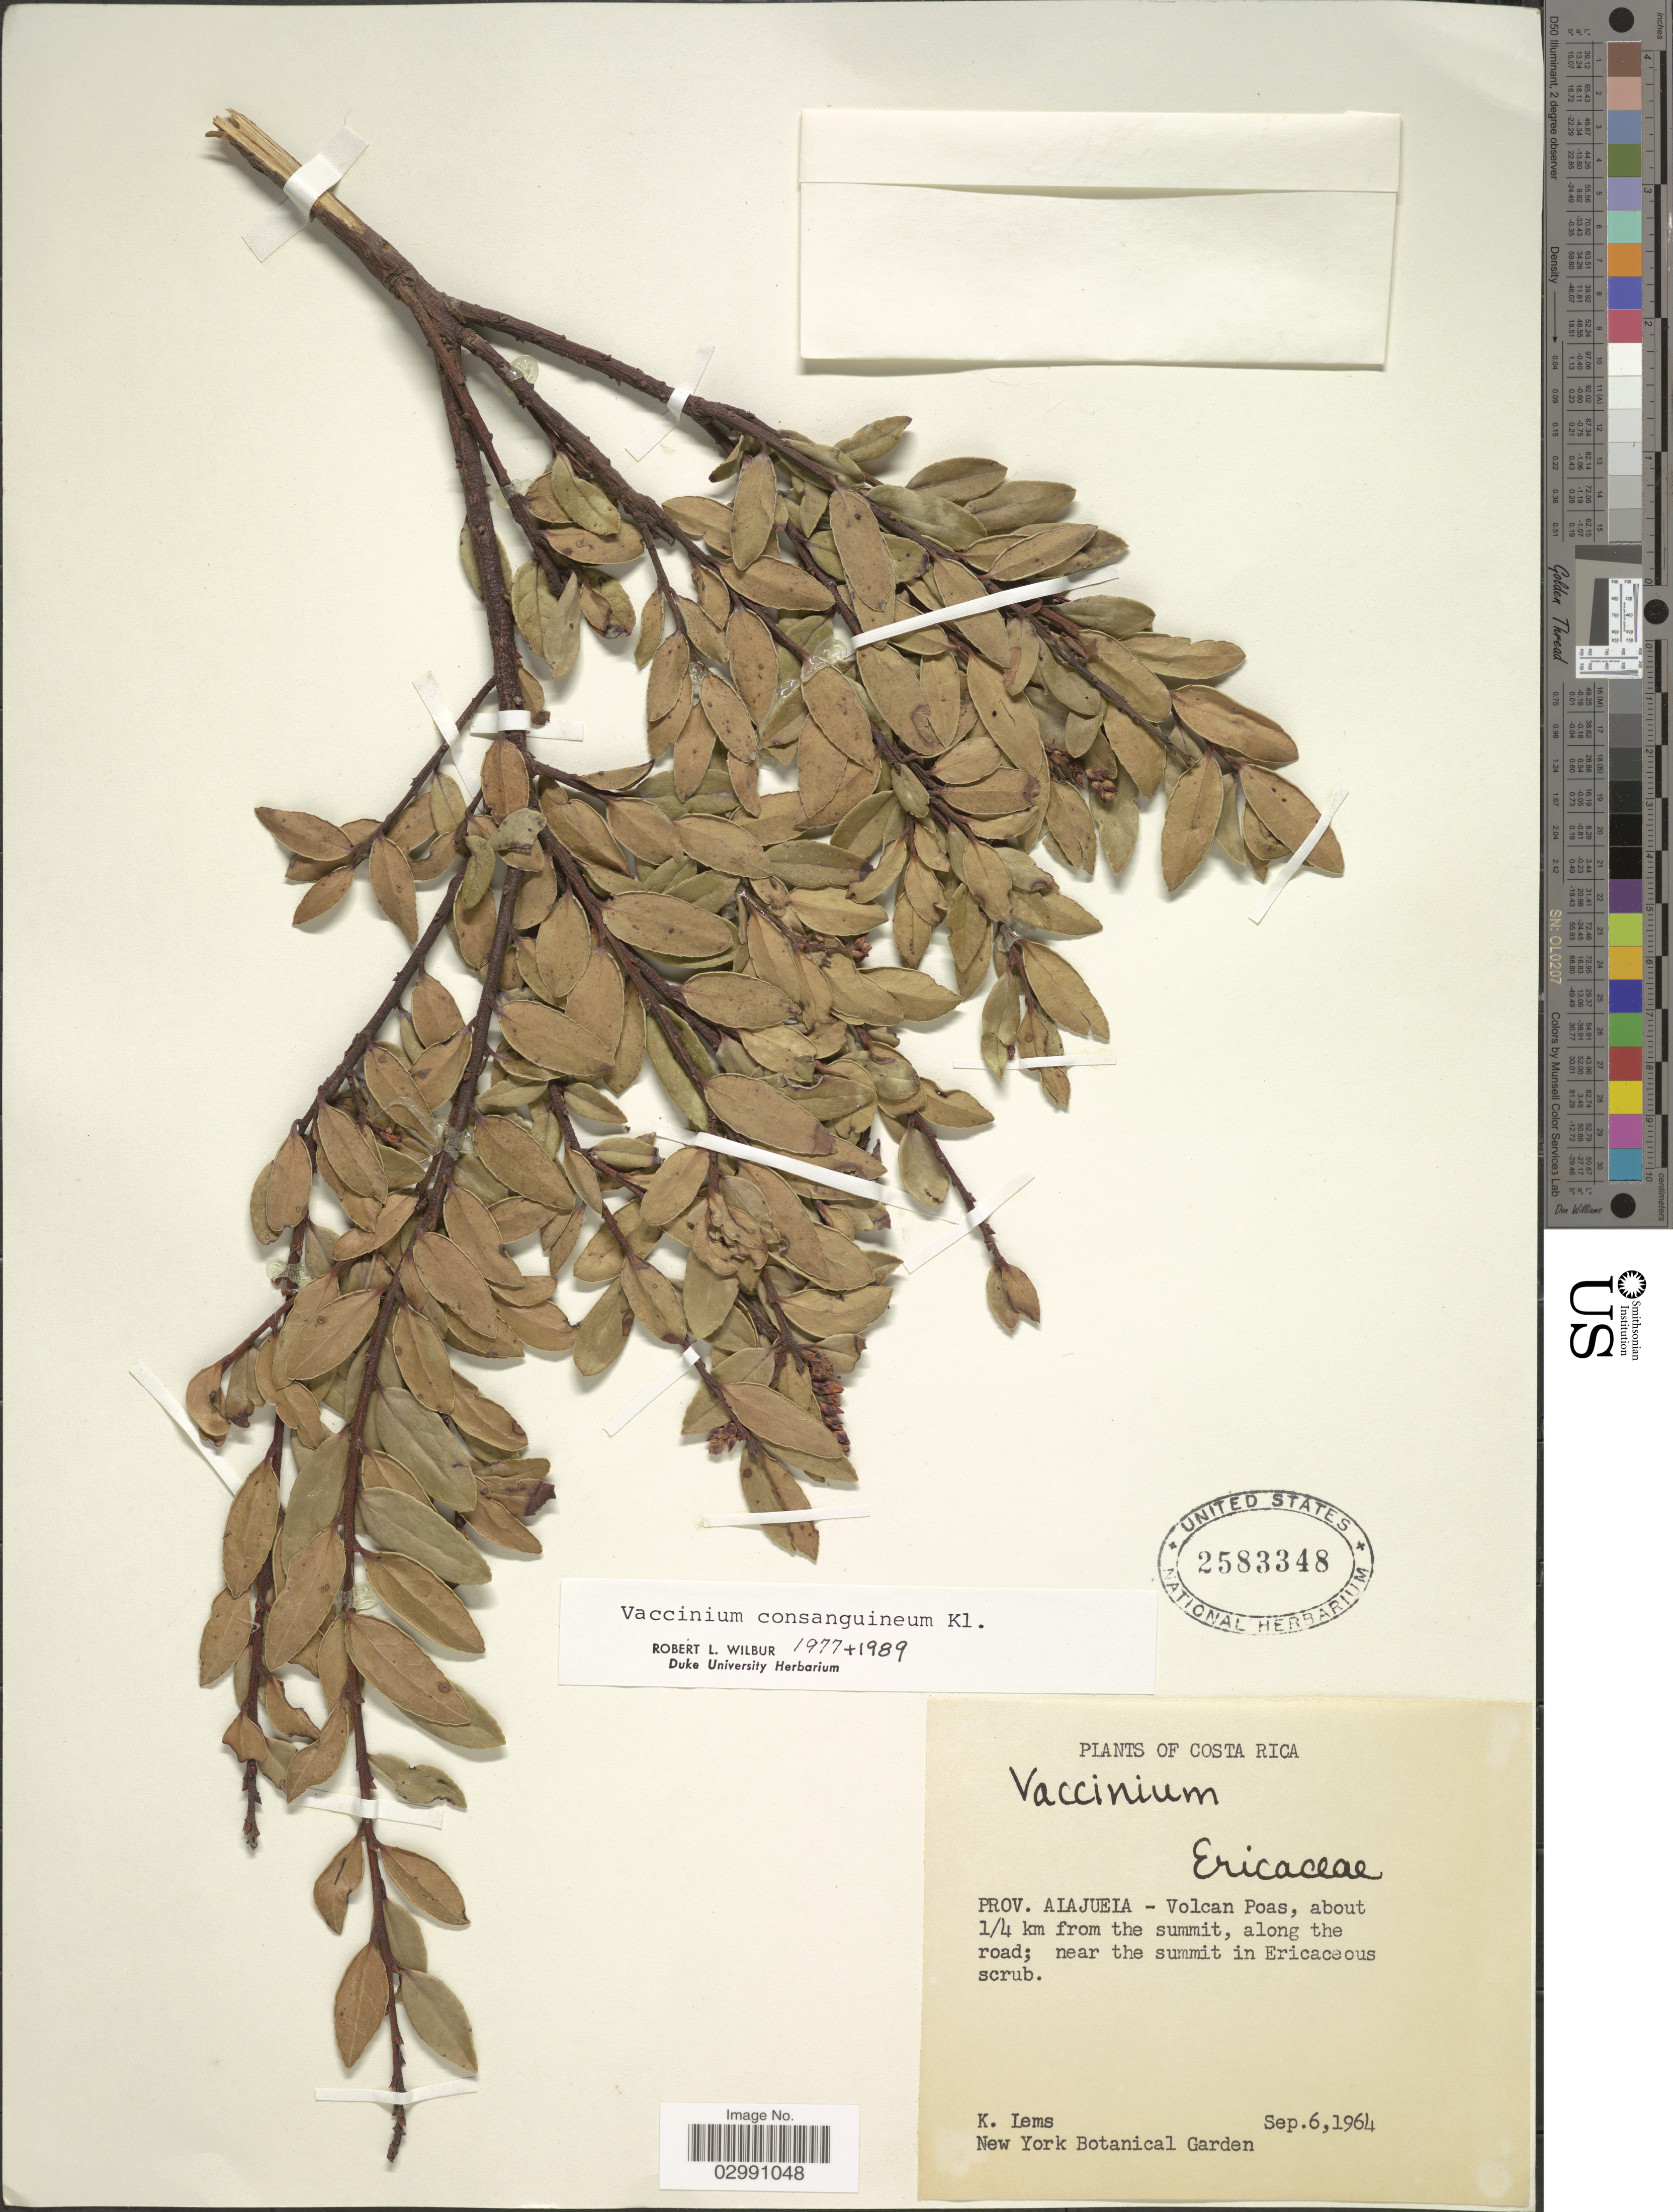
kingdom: Plantae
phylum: Tracheophyta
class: Magnoliopsida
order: Ericales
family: Ericaceae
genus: Vaccinium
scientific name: Vaccinium consanguineum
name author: Klotzsch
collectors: K. Lems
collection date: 1964-09-06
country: Costa Rica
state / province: Alajuela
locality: Volcan Poas, about 1/4 km from the summit, along the road.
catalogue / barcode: US 2583348